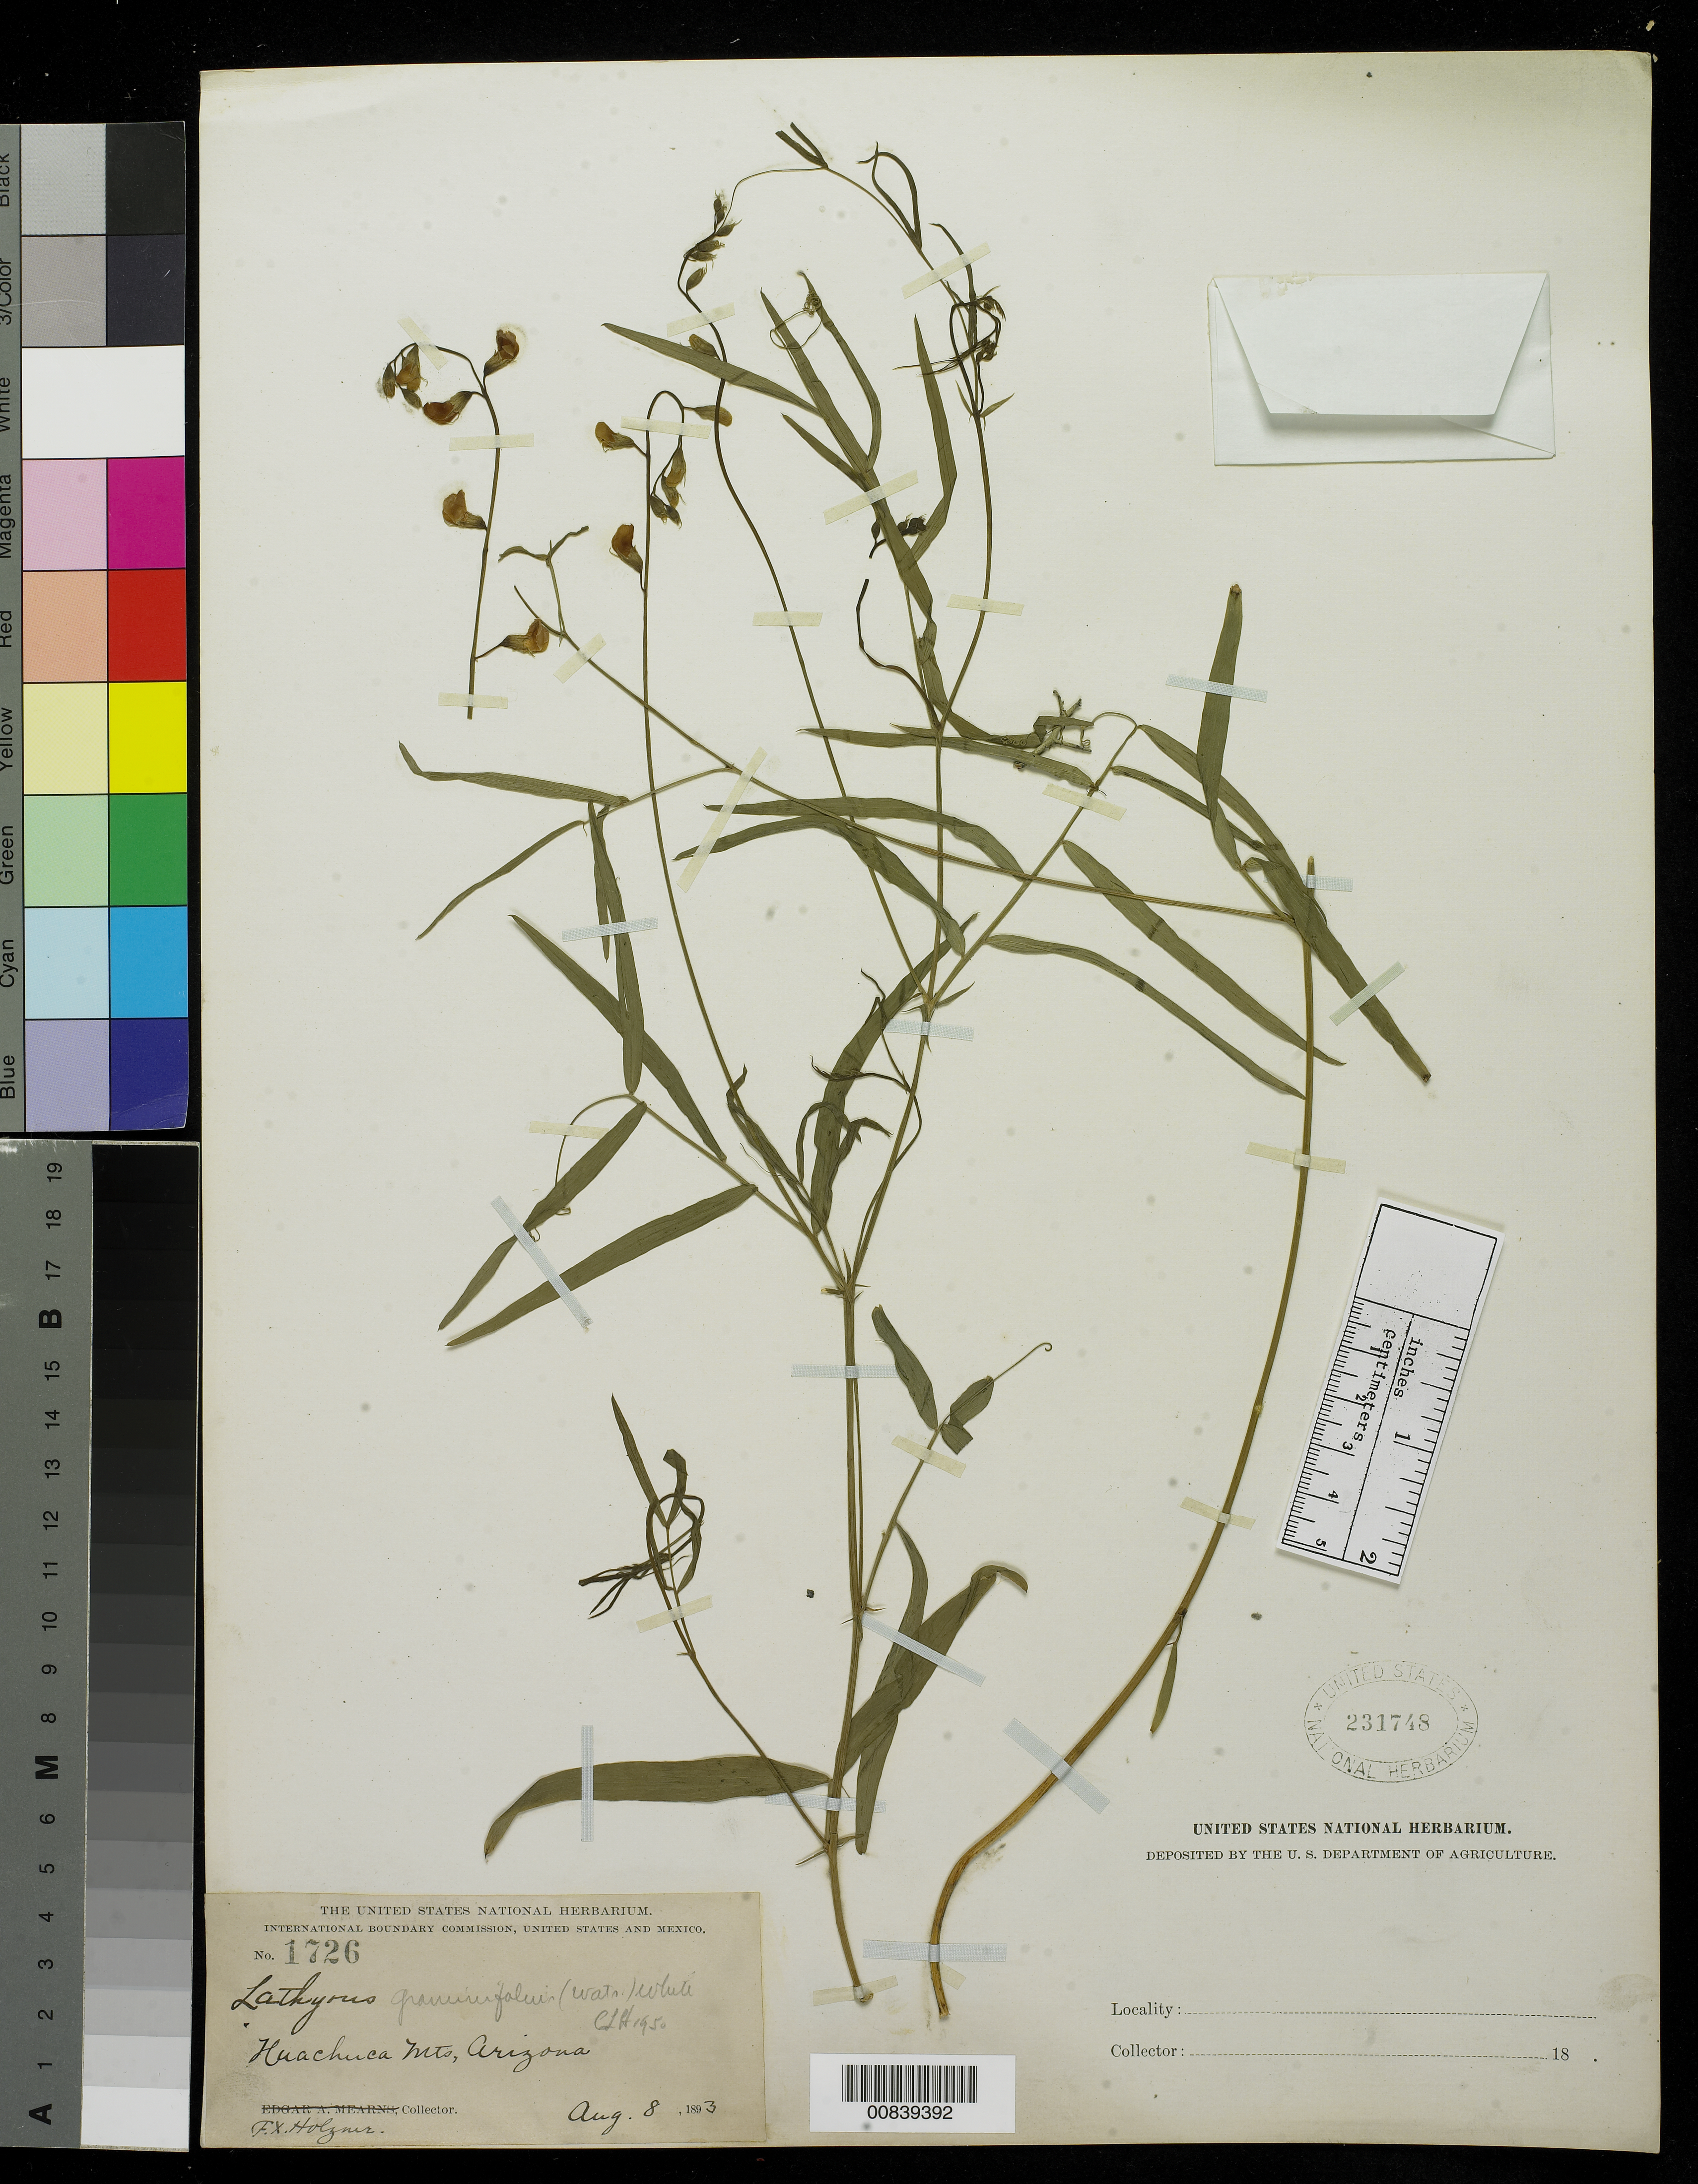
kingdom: Plantae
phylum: Tracheophyta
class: Magnoliopsida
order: Fabales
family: Fabaceae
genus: Lathyrus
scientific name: Lathyrus graminifolius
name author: (S. Watson) T.G. White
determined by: Hitchcock, C. L.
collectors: F. X. Holzner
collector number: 1726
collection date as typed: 08 Aug 1893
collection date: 1893-08-08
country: United States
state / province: Arizona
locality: Huachuca Mts.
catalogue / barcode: US 231748